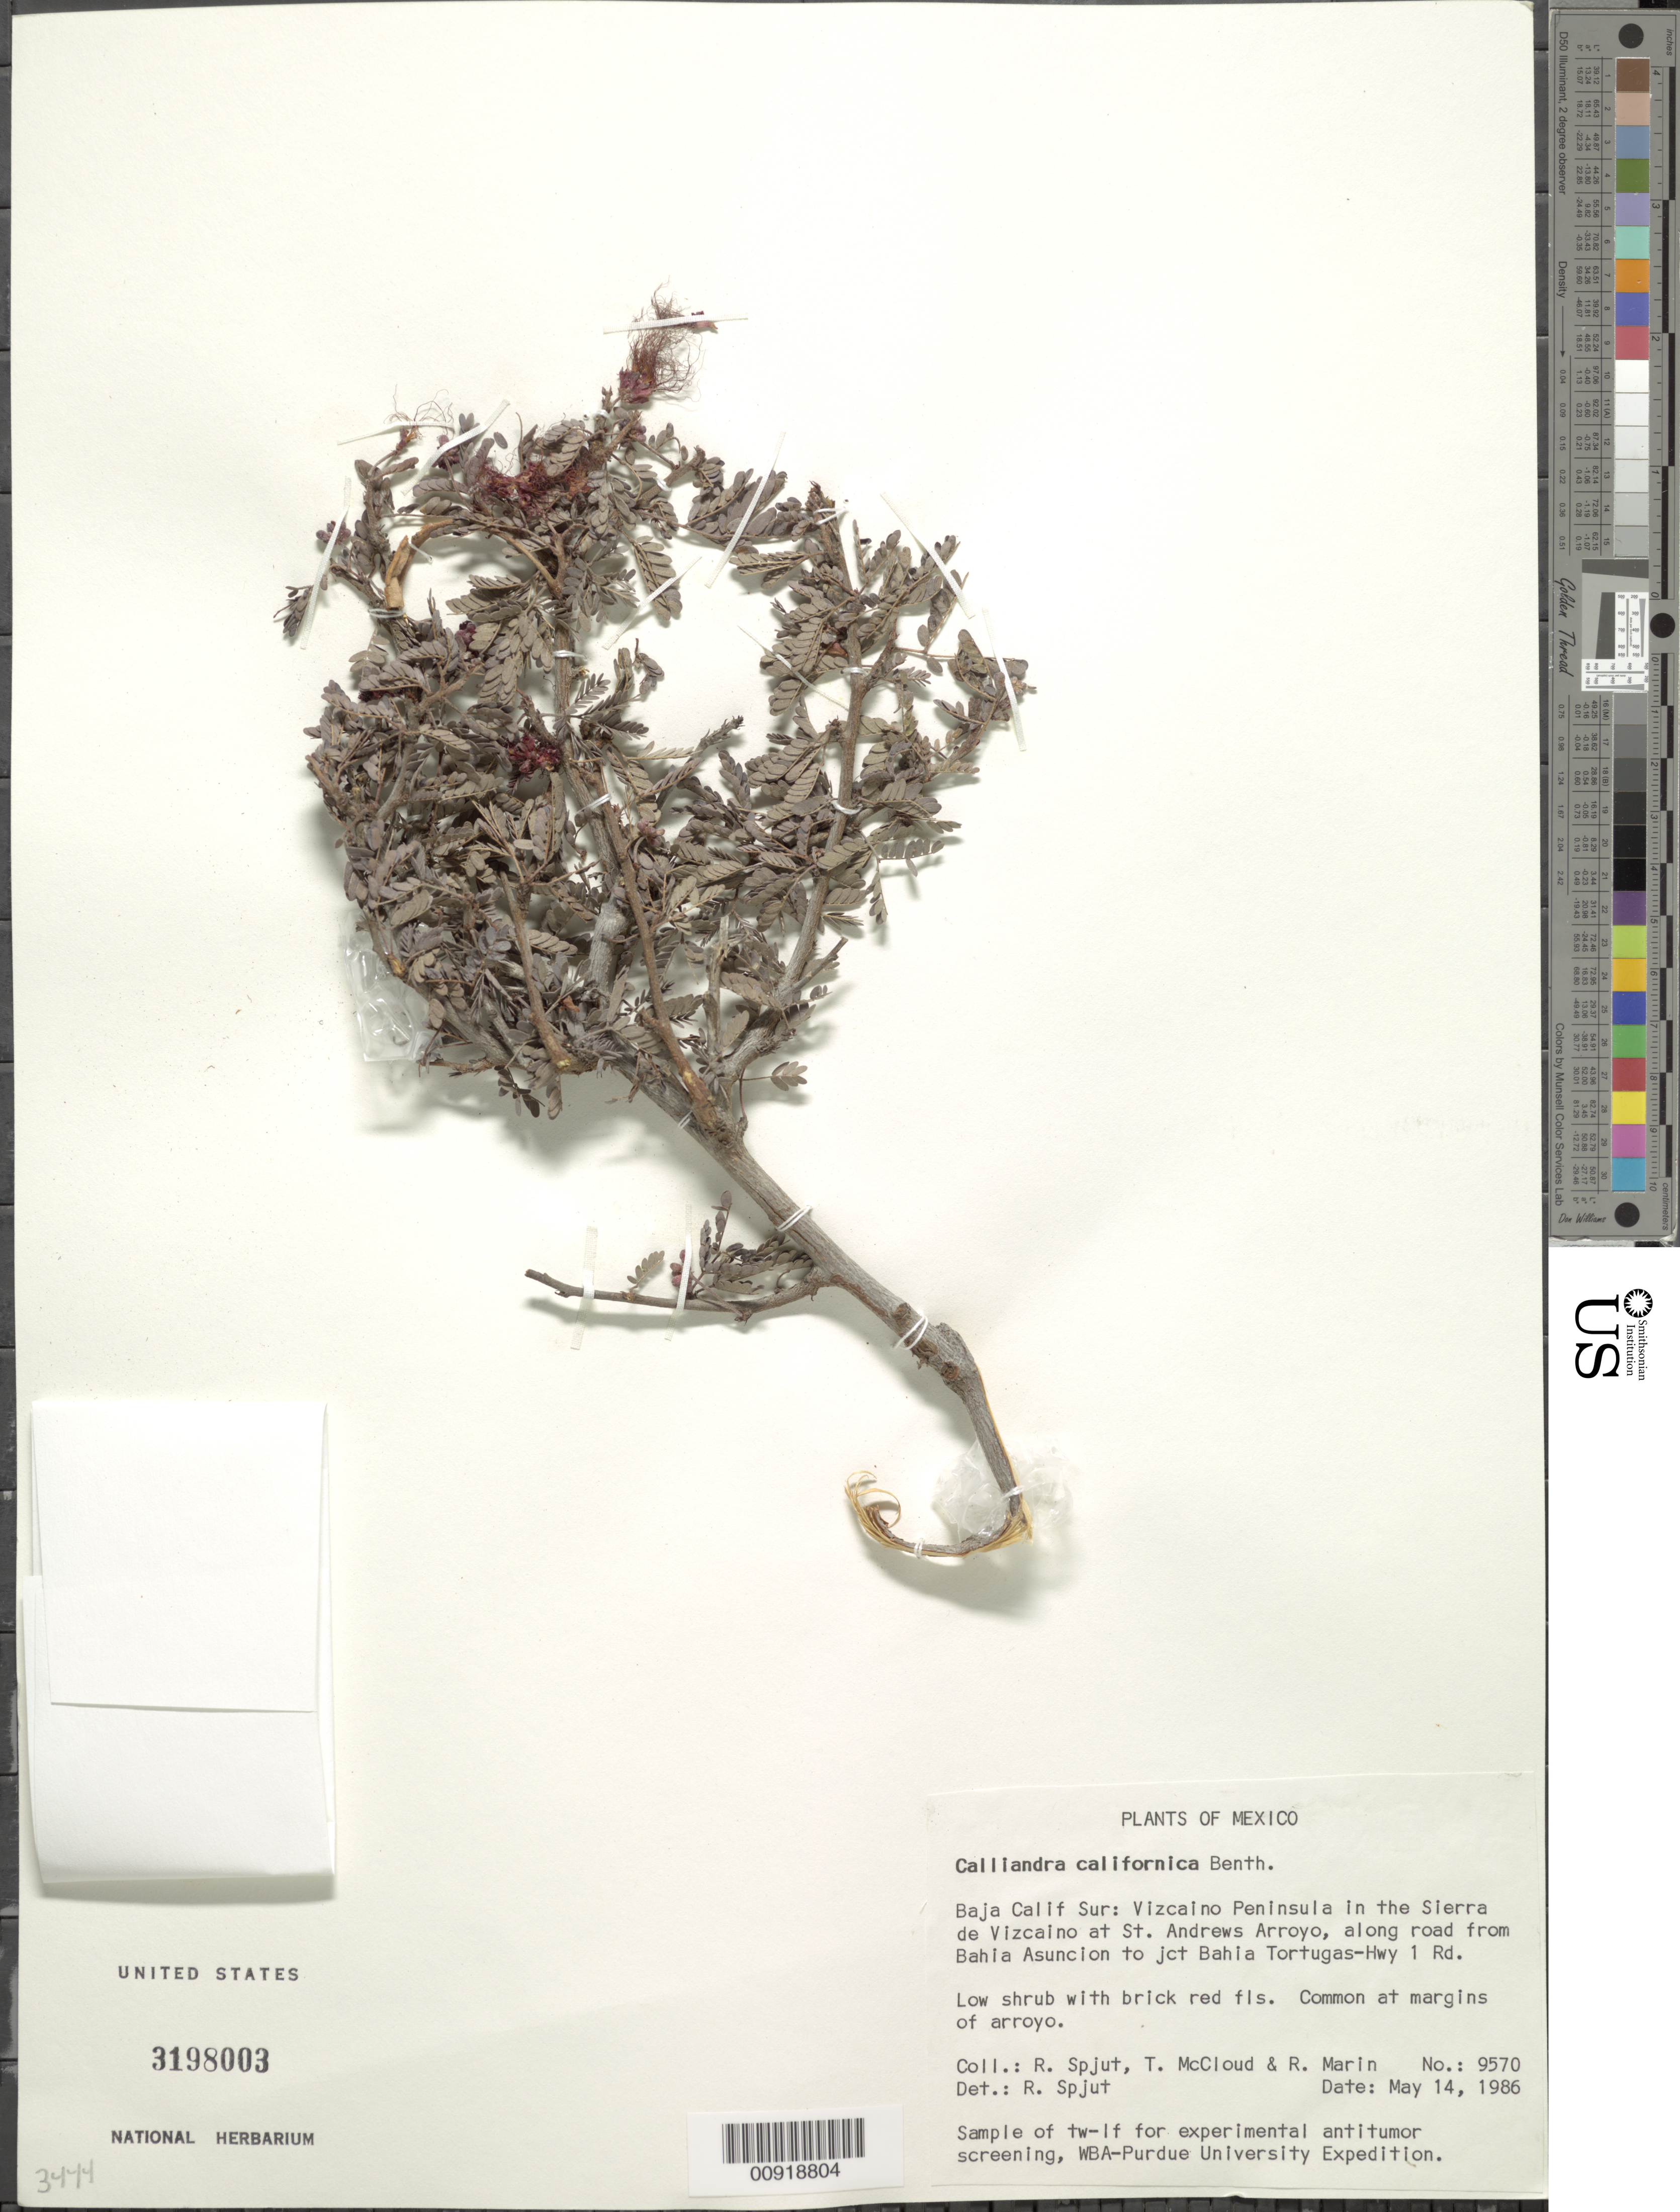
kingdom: Plantae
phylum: Tracheophyta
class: Magnoliopsida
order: Fabales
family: Fabaceae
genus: Calliandra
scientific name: Calliandra californica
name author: Benth.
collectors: R. Spjut, T. McCloud & R. Williams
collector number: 9570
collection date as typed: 14 May 1986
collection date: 1986-05-14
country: Mexico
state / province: Baja California Sur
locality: Baja California Sur: Vizcaino Peninsula in the Sierra de Vizcaino at St. Andrews Arroyo, along road from Bahía Asunción to jct. Bahía Tortugas - Hwy 1 Rd.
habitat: Common at margins of arroyo.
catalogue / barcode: US 3198003